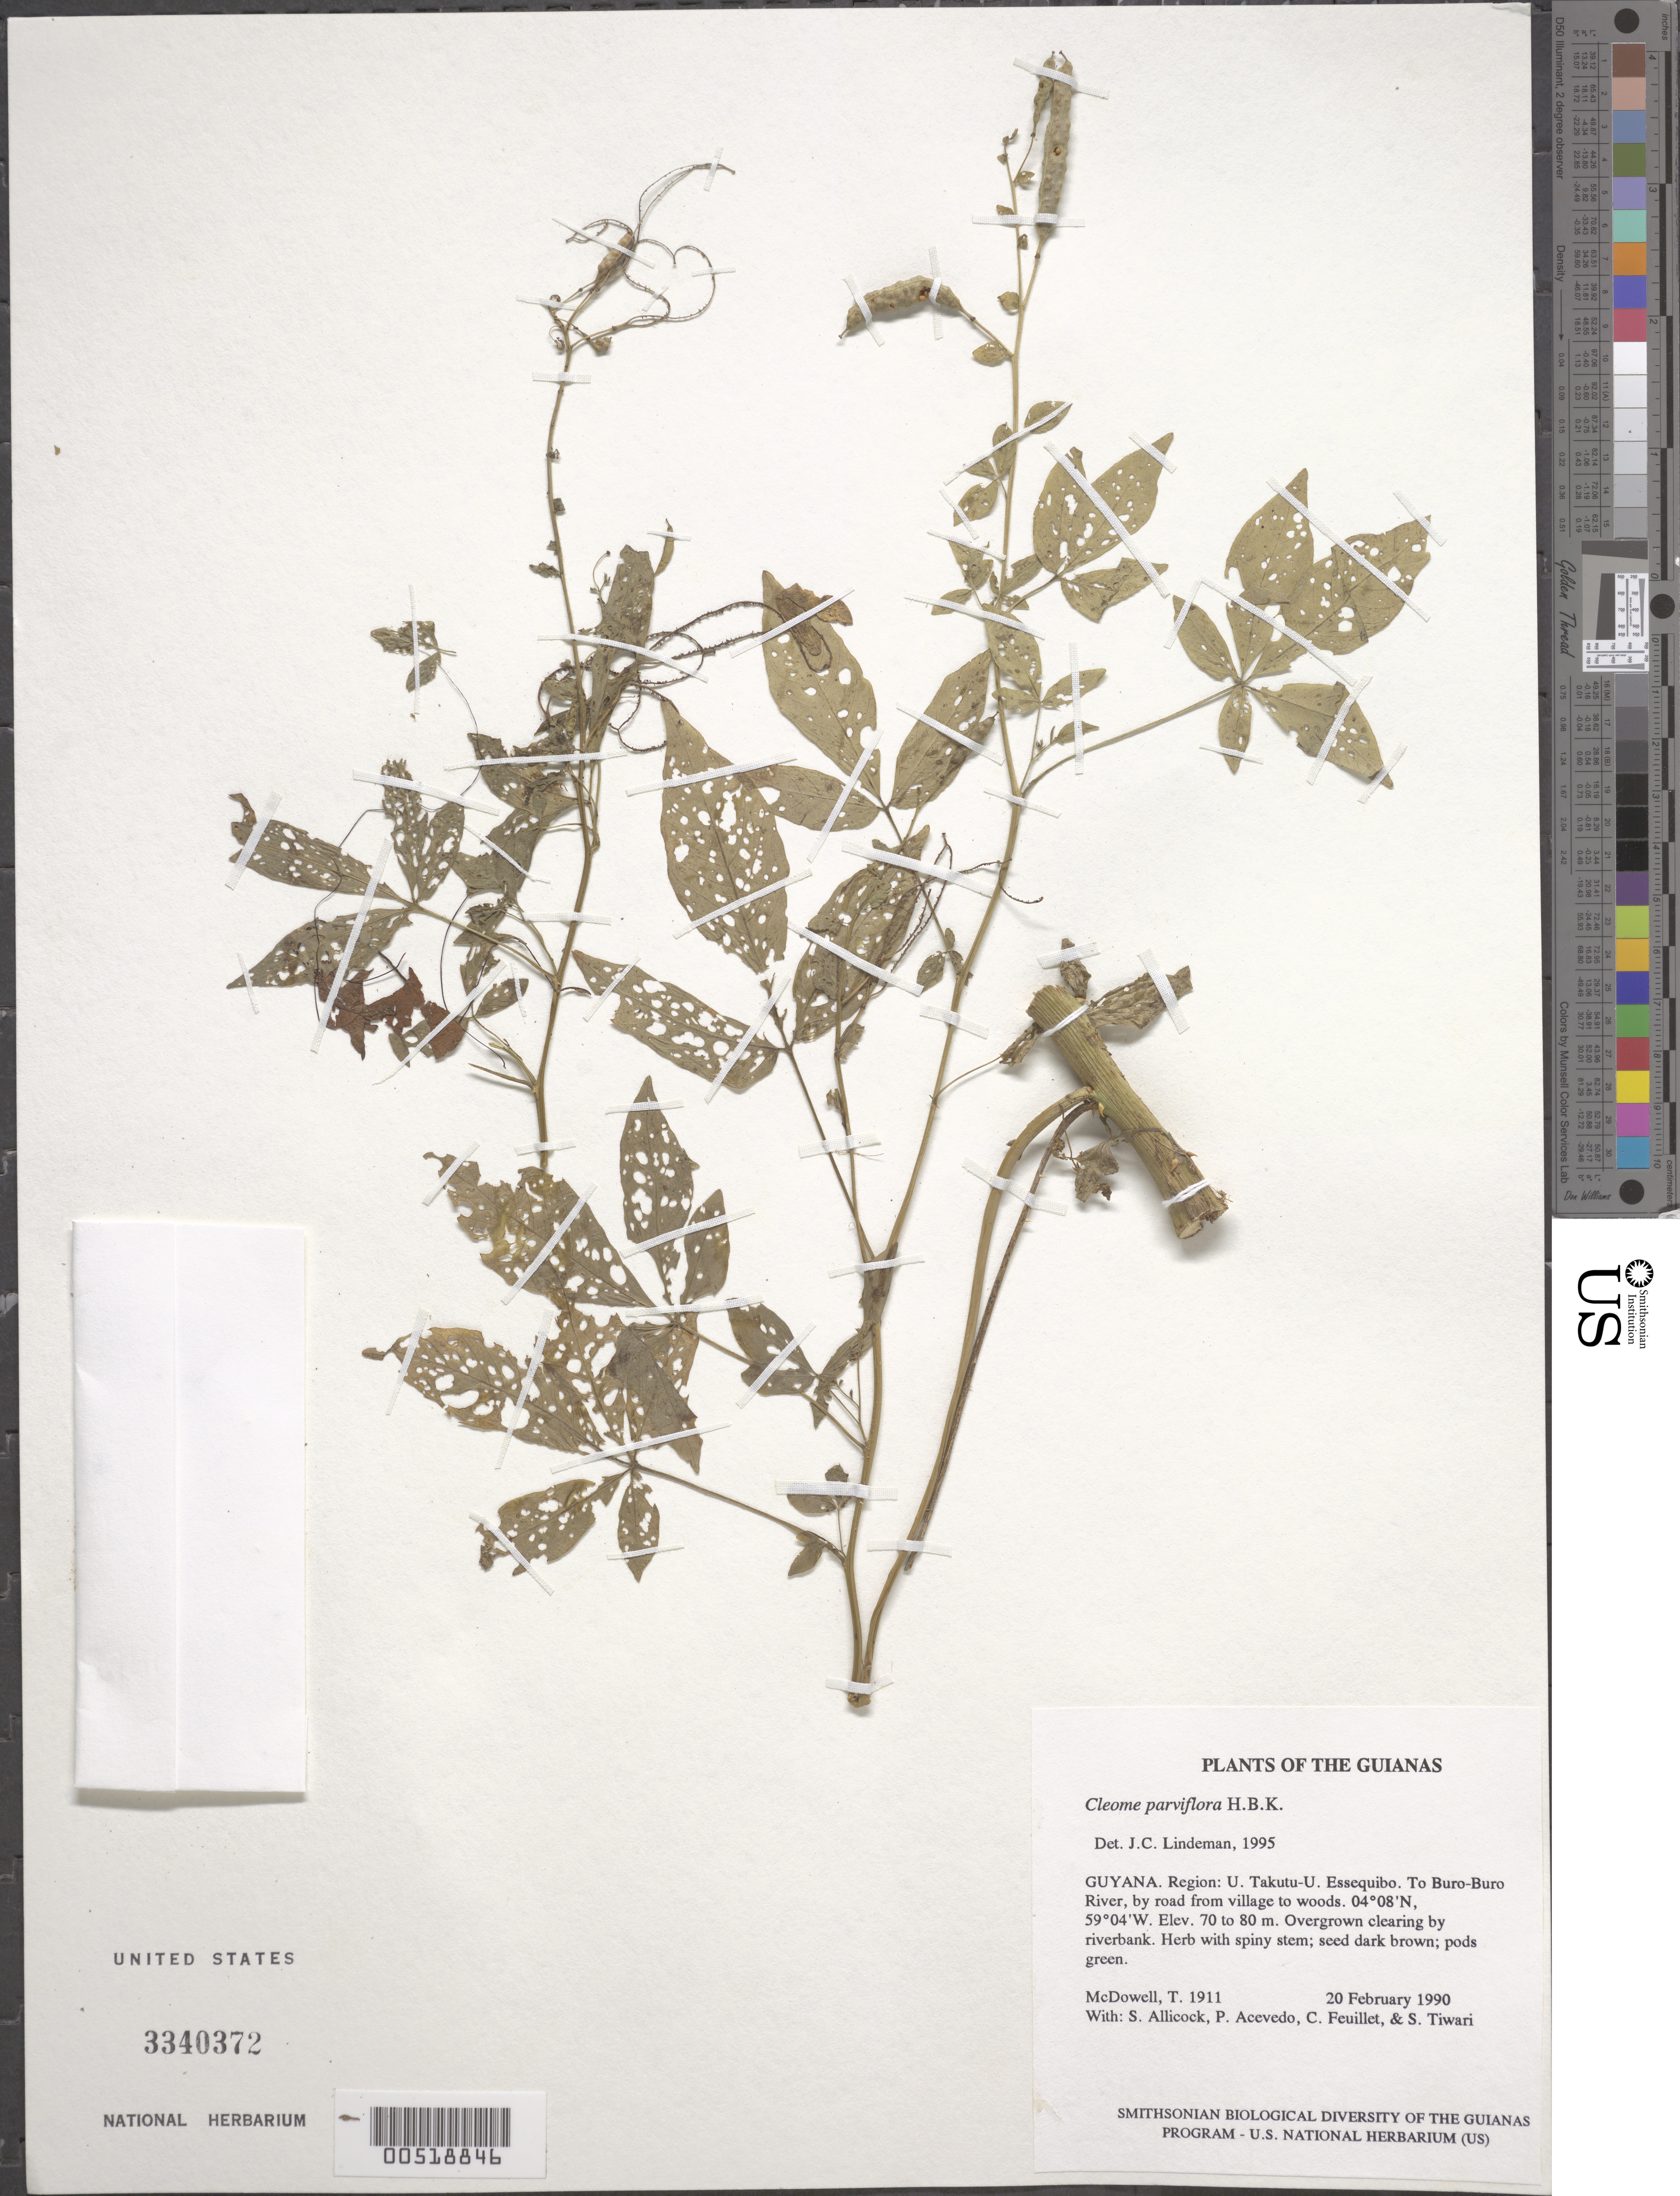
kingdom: Plantae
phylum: Tracheophyta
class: Magnoliopsida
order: Brassicales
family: Cleomaceae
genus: Tarenaya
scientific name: Tarenaya parviflora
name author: (Kunth) Iltis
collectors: T. McDowell, S. Allicock, P. Acevedo-Rodr., C. Feuillet & S. Tiwari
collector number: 1911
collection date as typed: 20 February 1990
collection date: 1990-02-20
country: Guyana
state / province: U. Takutu-U. Essequibo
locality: From Surama Village to Buro-Buro River, by road from savanna to woods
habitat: Overgrown clearing by riverbank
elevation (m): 70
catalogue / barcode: US 3340372